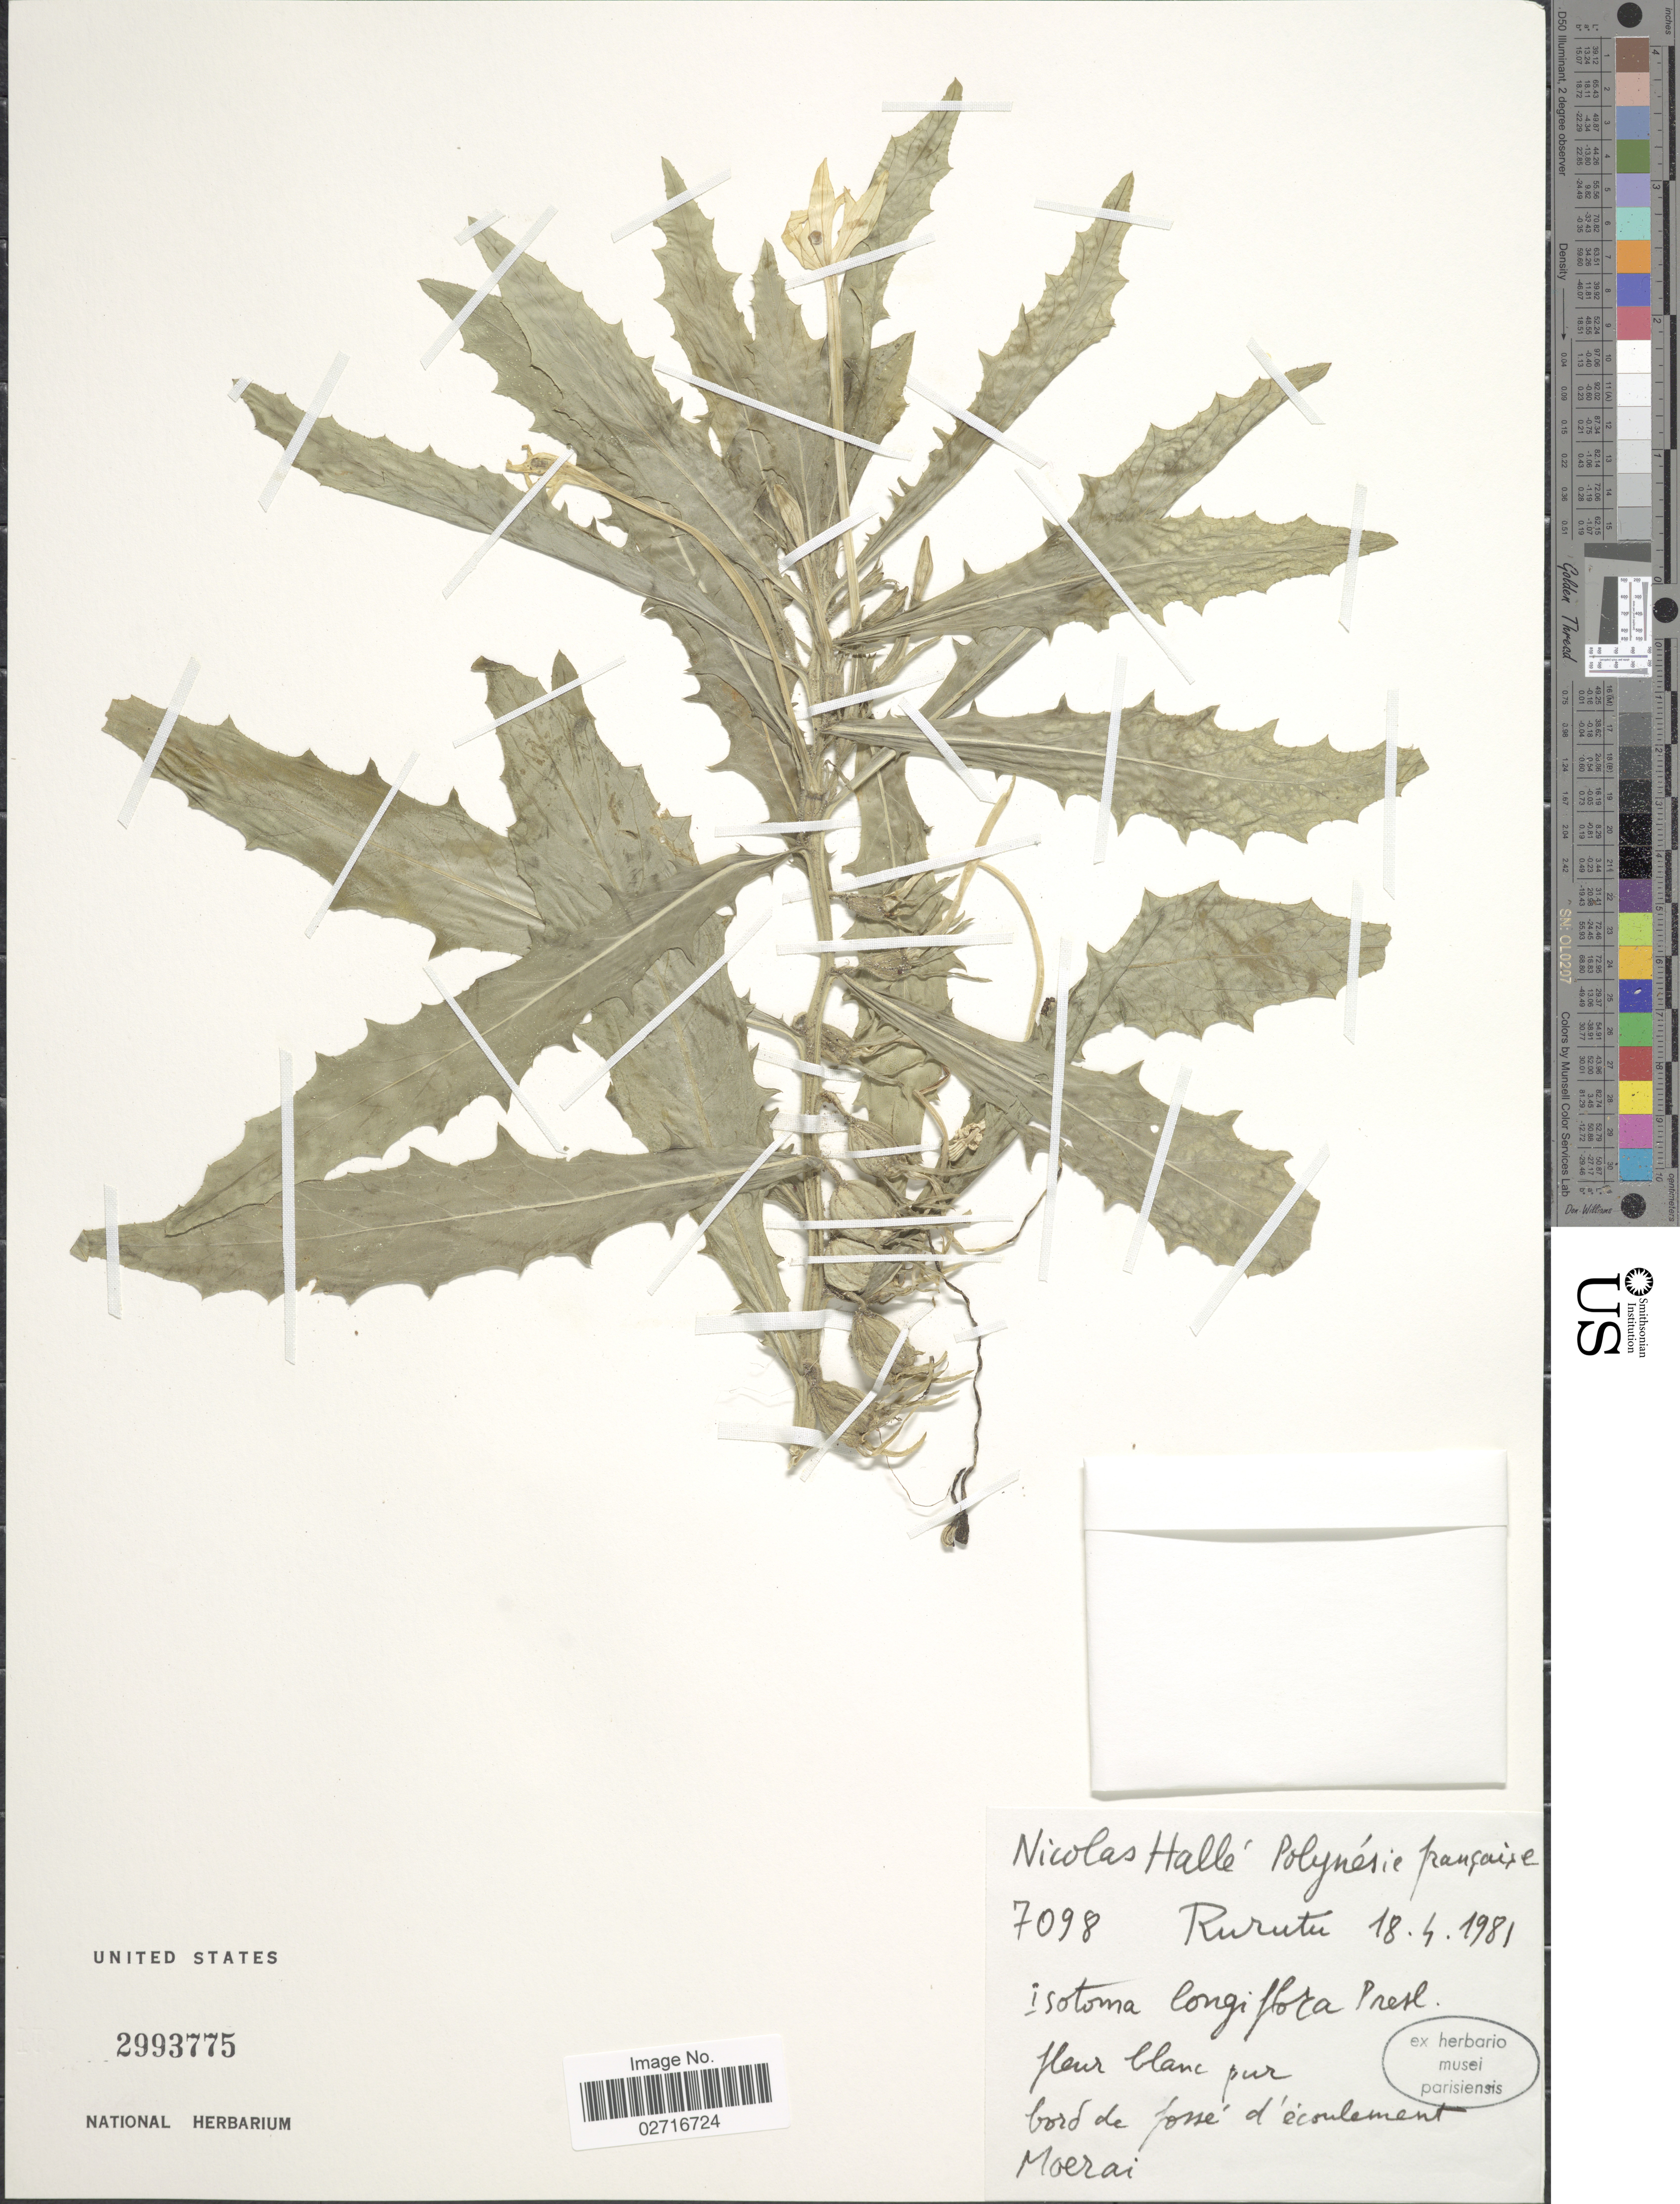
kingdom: Plantae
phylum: Tracheophyta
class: Magnoliopsida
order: Asterales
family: Campanulaceae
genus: Hippobroma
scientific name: Hippobroma longiflora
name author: (L.) G. Don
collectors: N. Hallé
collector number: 7098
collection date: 1981-04-18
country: French Polynesia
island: Rurutu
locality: Rurutu, bord de fosse d'ecoulement, Moerai. [interpreted]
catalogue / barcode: US 2993775